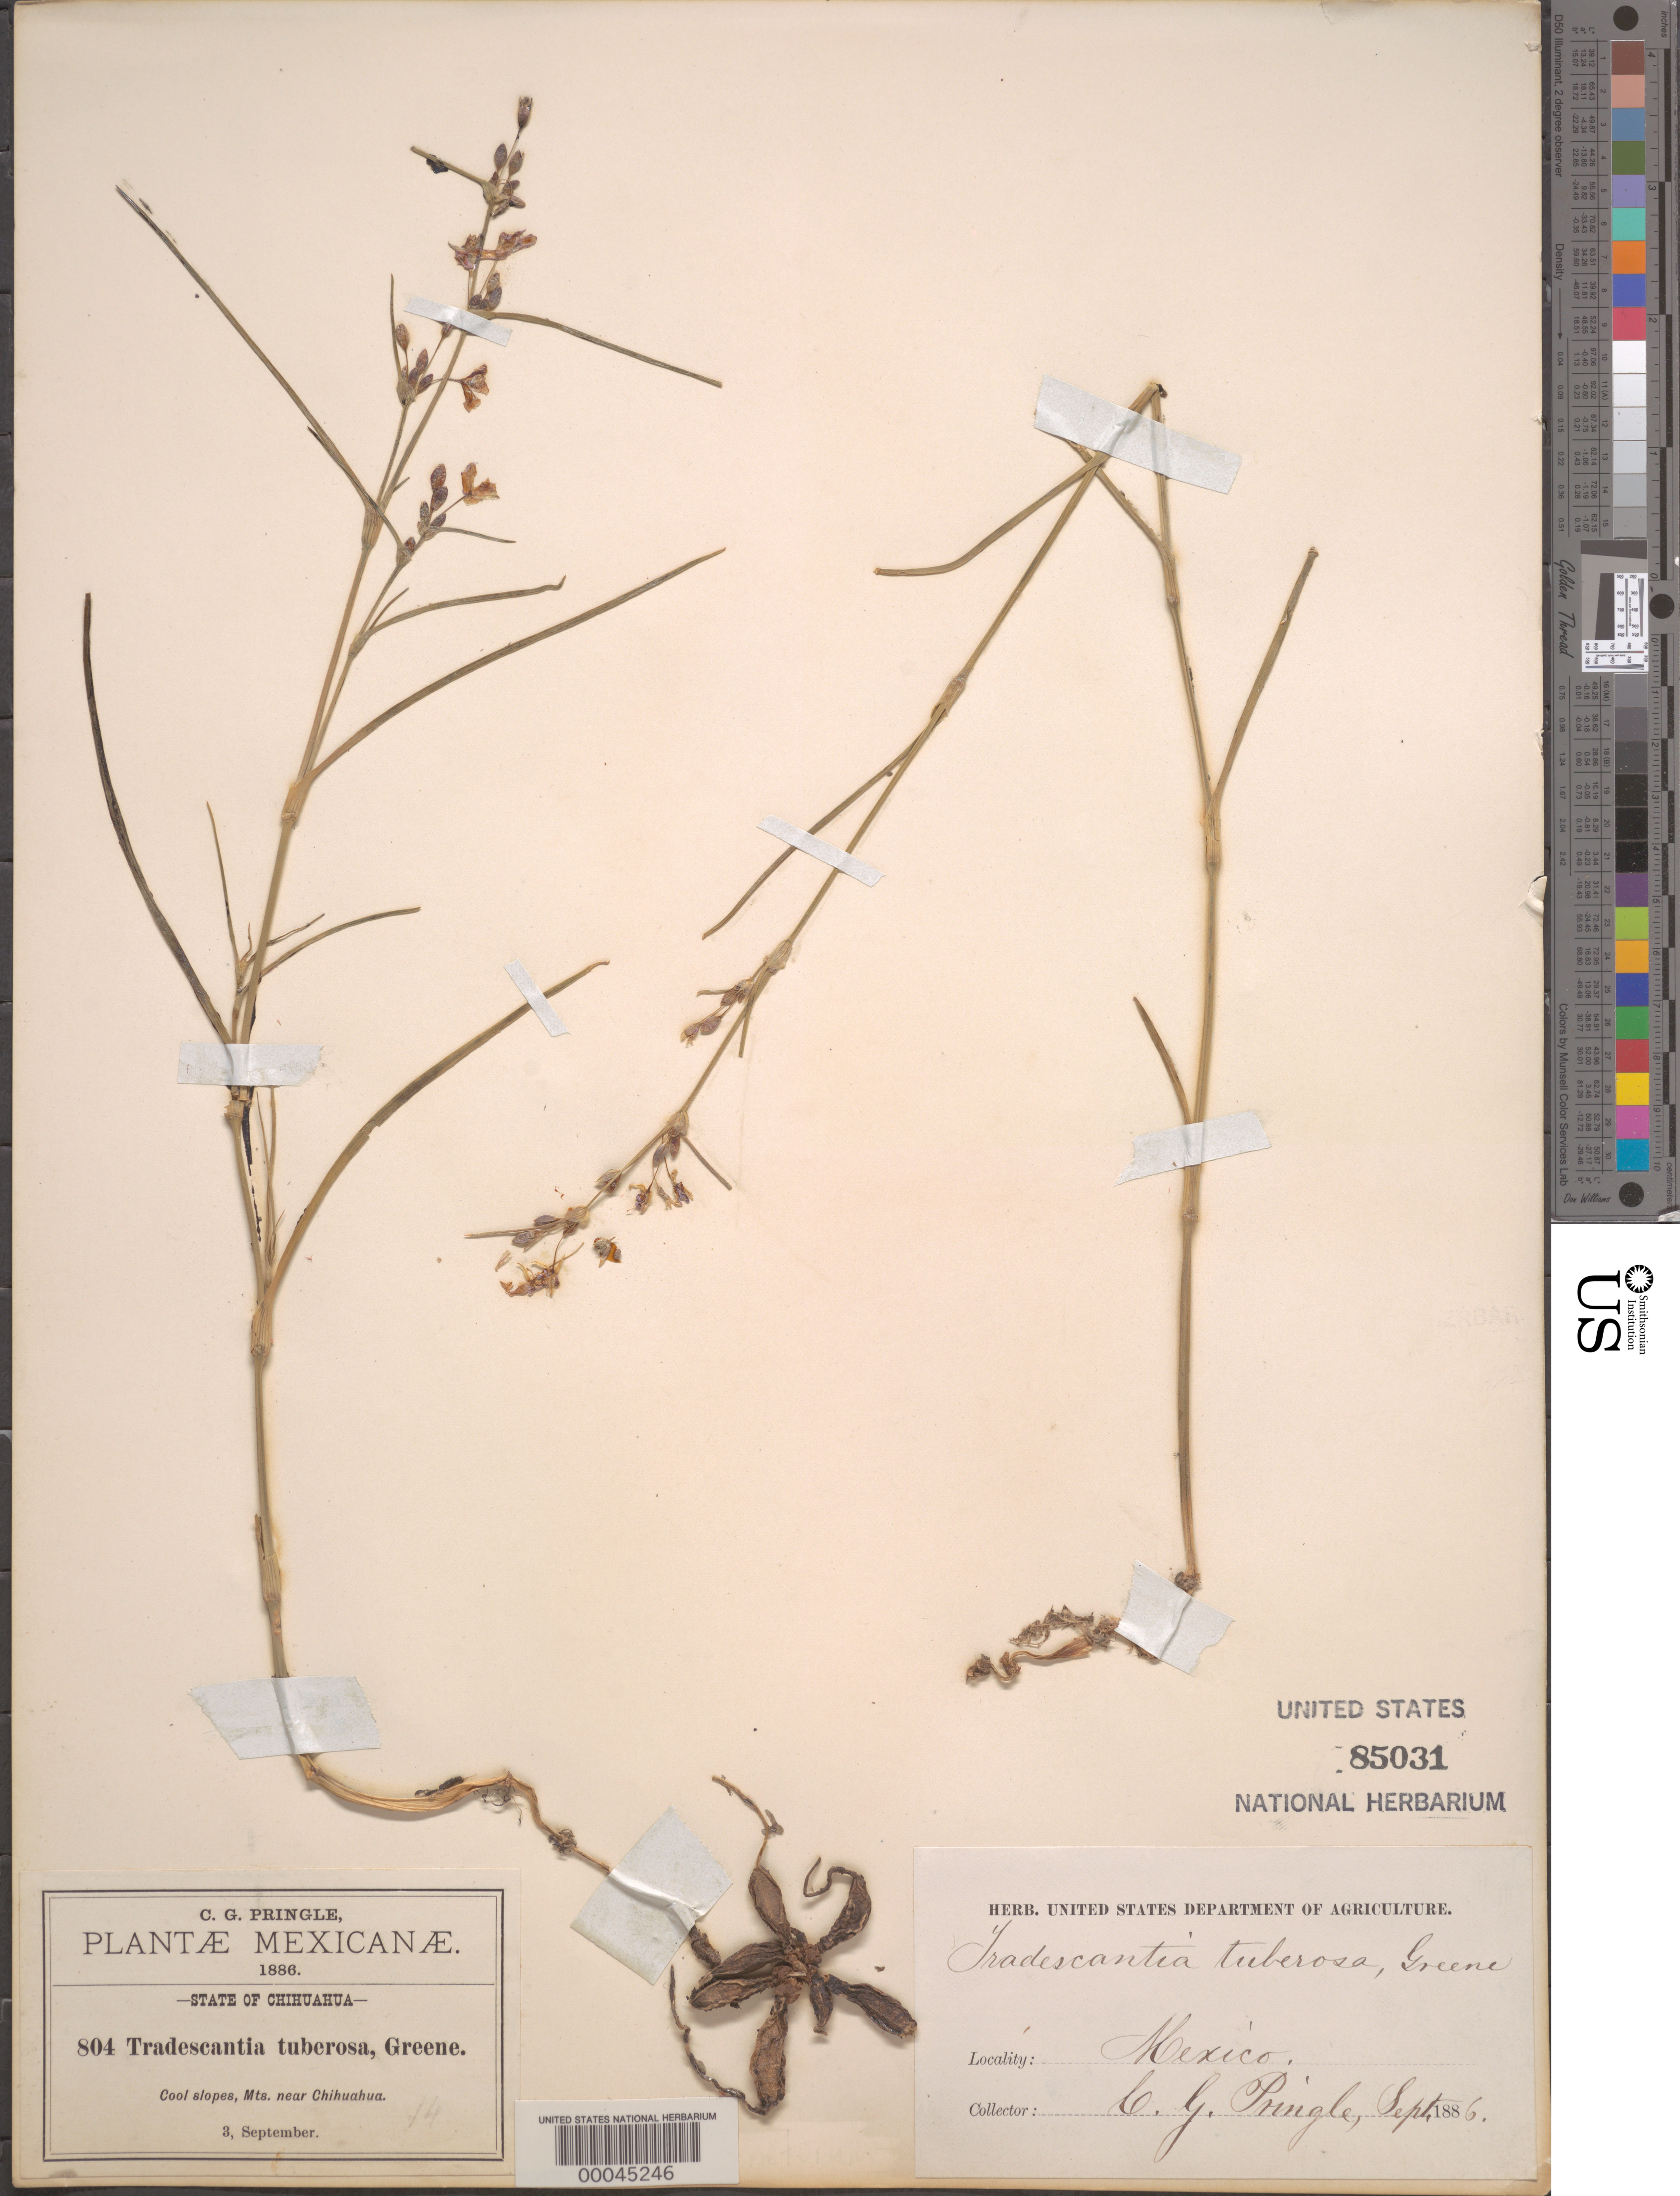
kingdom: Plantae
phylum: Tracheophyta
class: Liliopsida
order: Commelinales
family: Commelinaceae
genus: Tradescantia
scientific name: Tradescantia pinetorum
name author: Greene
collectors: C. G. Pringle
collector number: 804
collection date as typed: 03 Sep 1886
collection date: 1886-09-03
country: Mexico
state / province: Chihuahua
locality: Mts near Chihuahua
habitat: Cool slopes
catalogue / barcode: US 85031